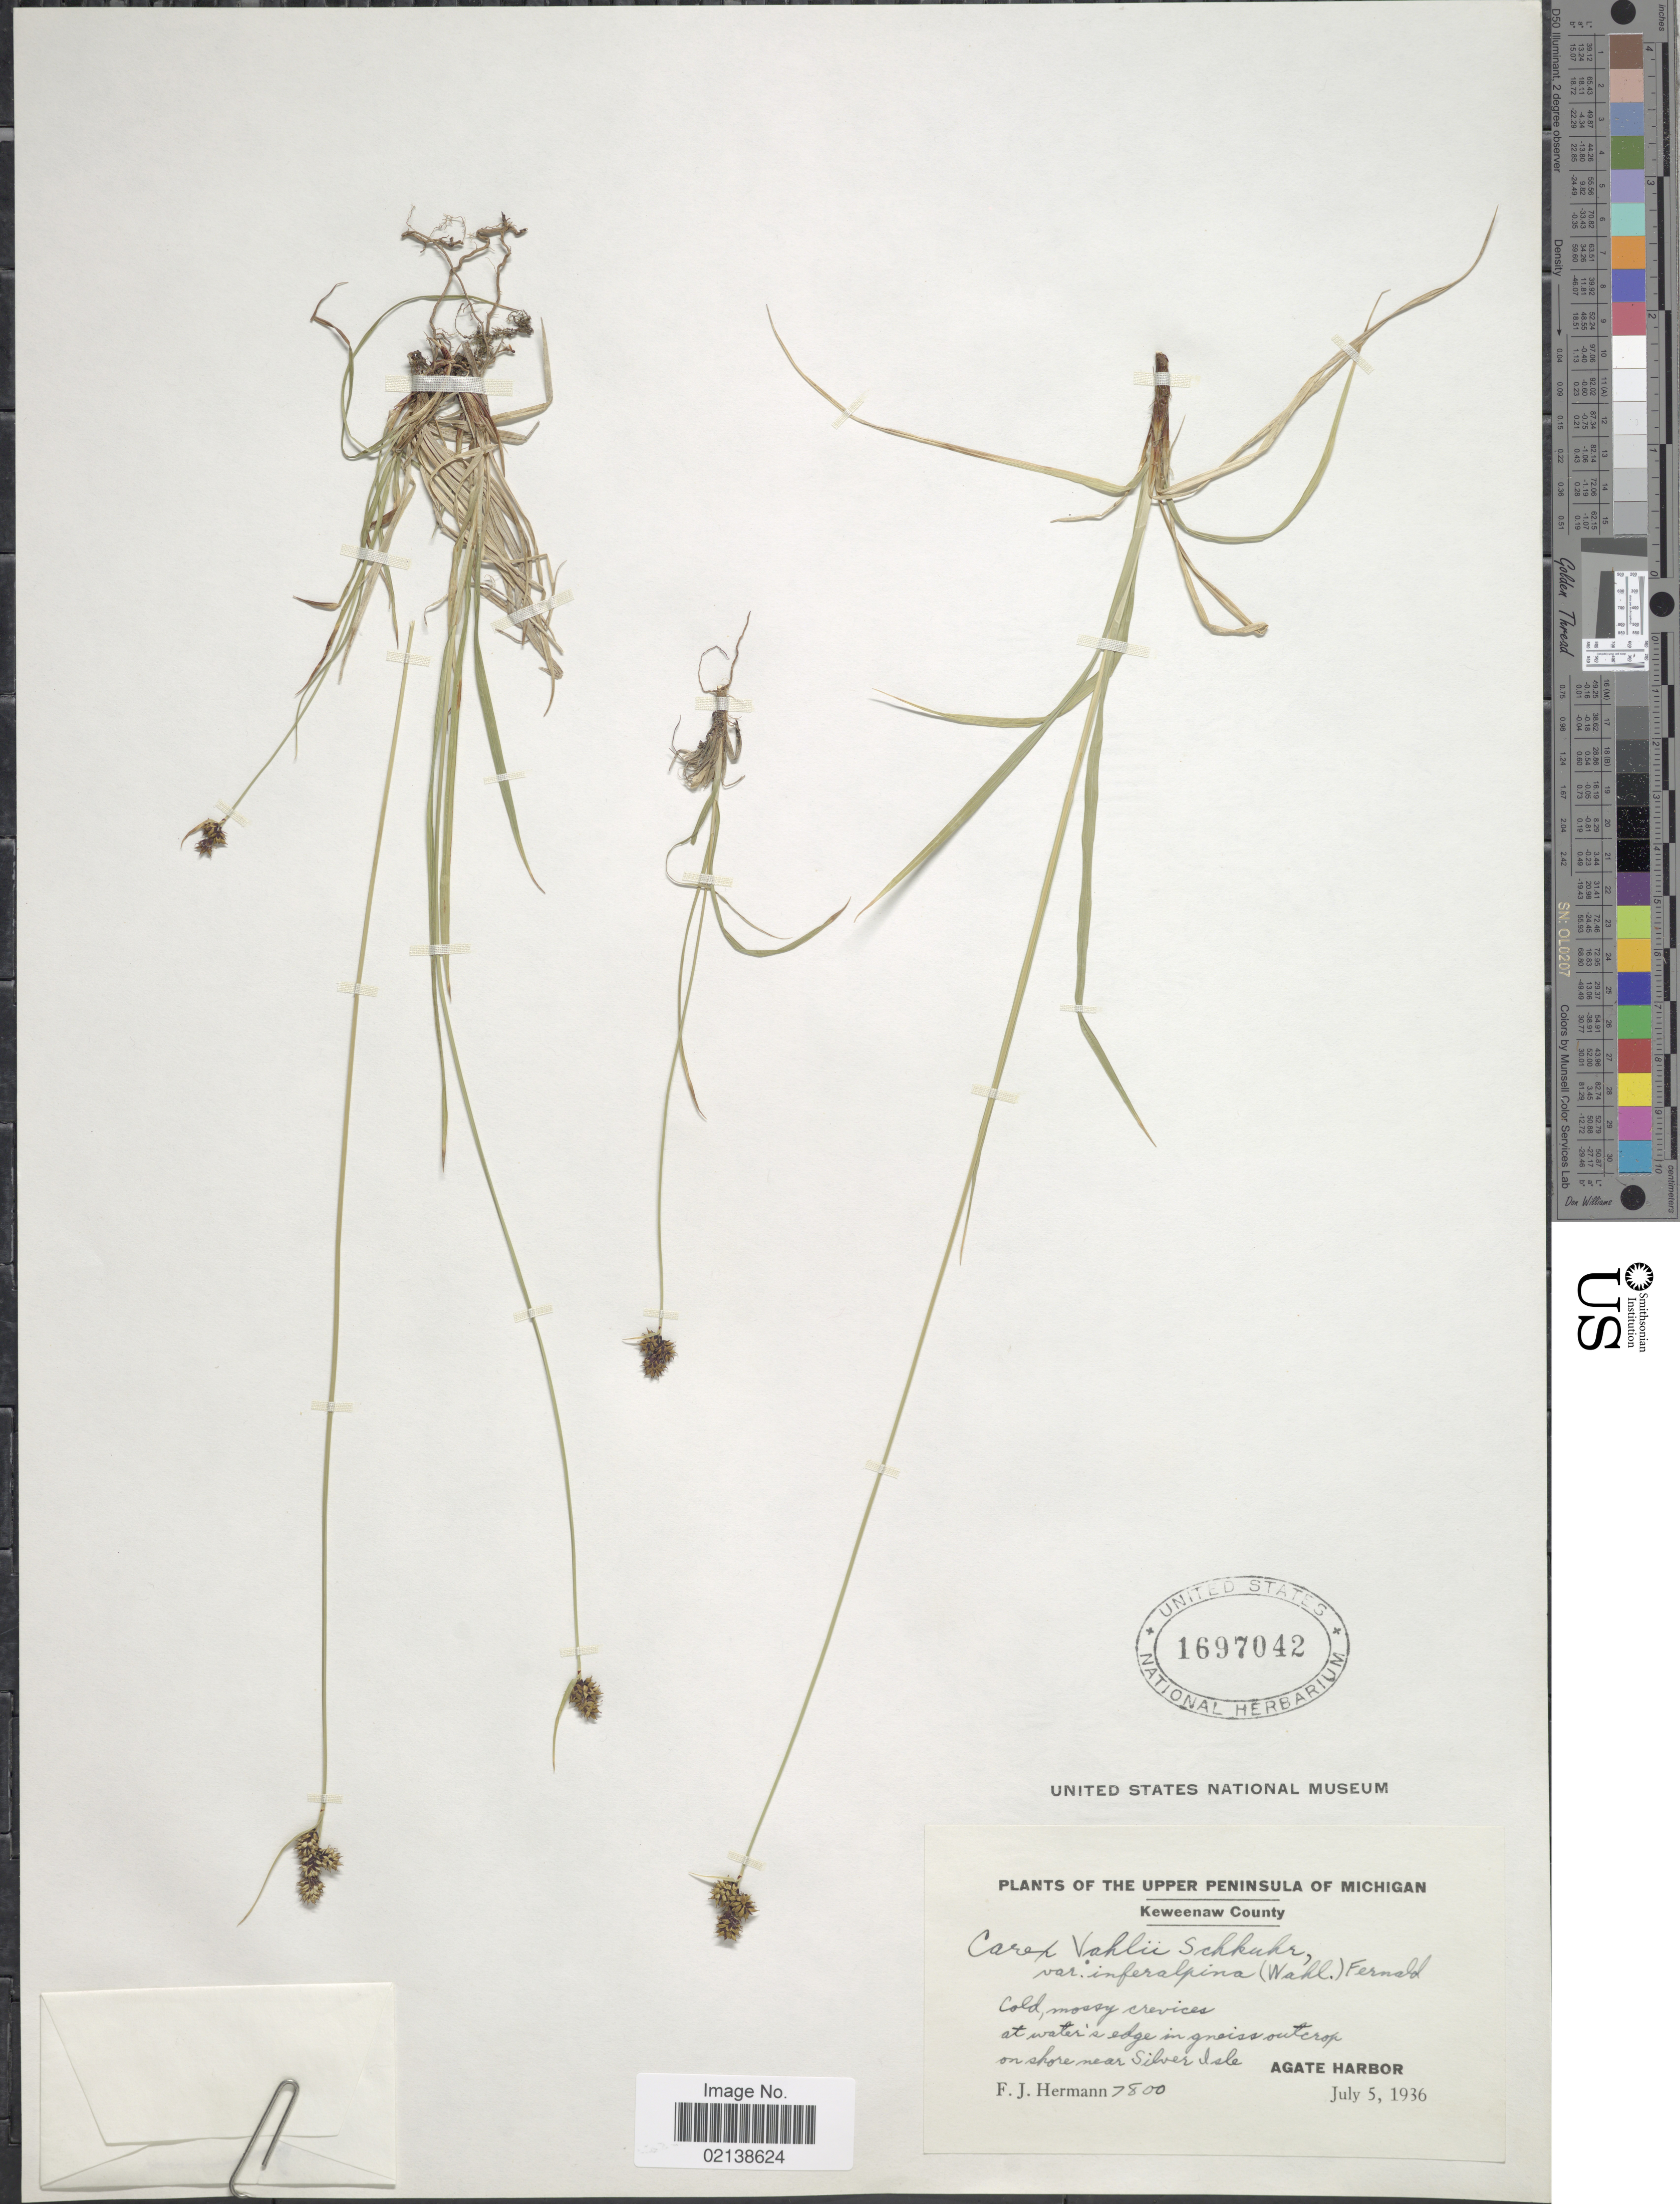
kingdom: Plantae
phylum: Tracheophyta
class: Liliopsida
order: Poales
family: Cyperaceae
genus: Carex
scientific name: Carex media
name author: R. Br.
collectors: F. J. Hermann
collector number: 7800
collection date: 1936-07-05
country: United States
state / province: Michigan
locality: The Upper Peninsula of Michigan, Keweenaw County, at water's edge in gneiss outcrop on shore near Silver Isle, Agate Harbor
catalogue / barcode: US 1697042